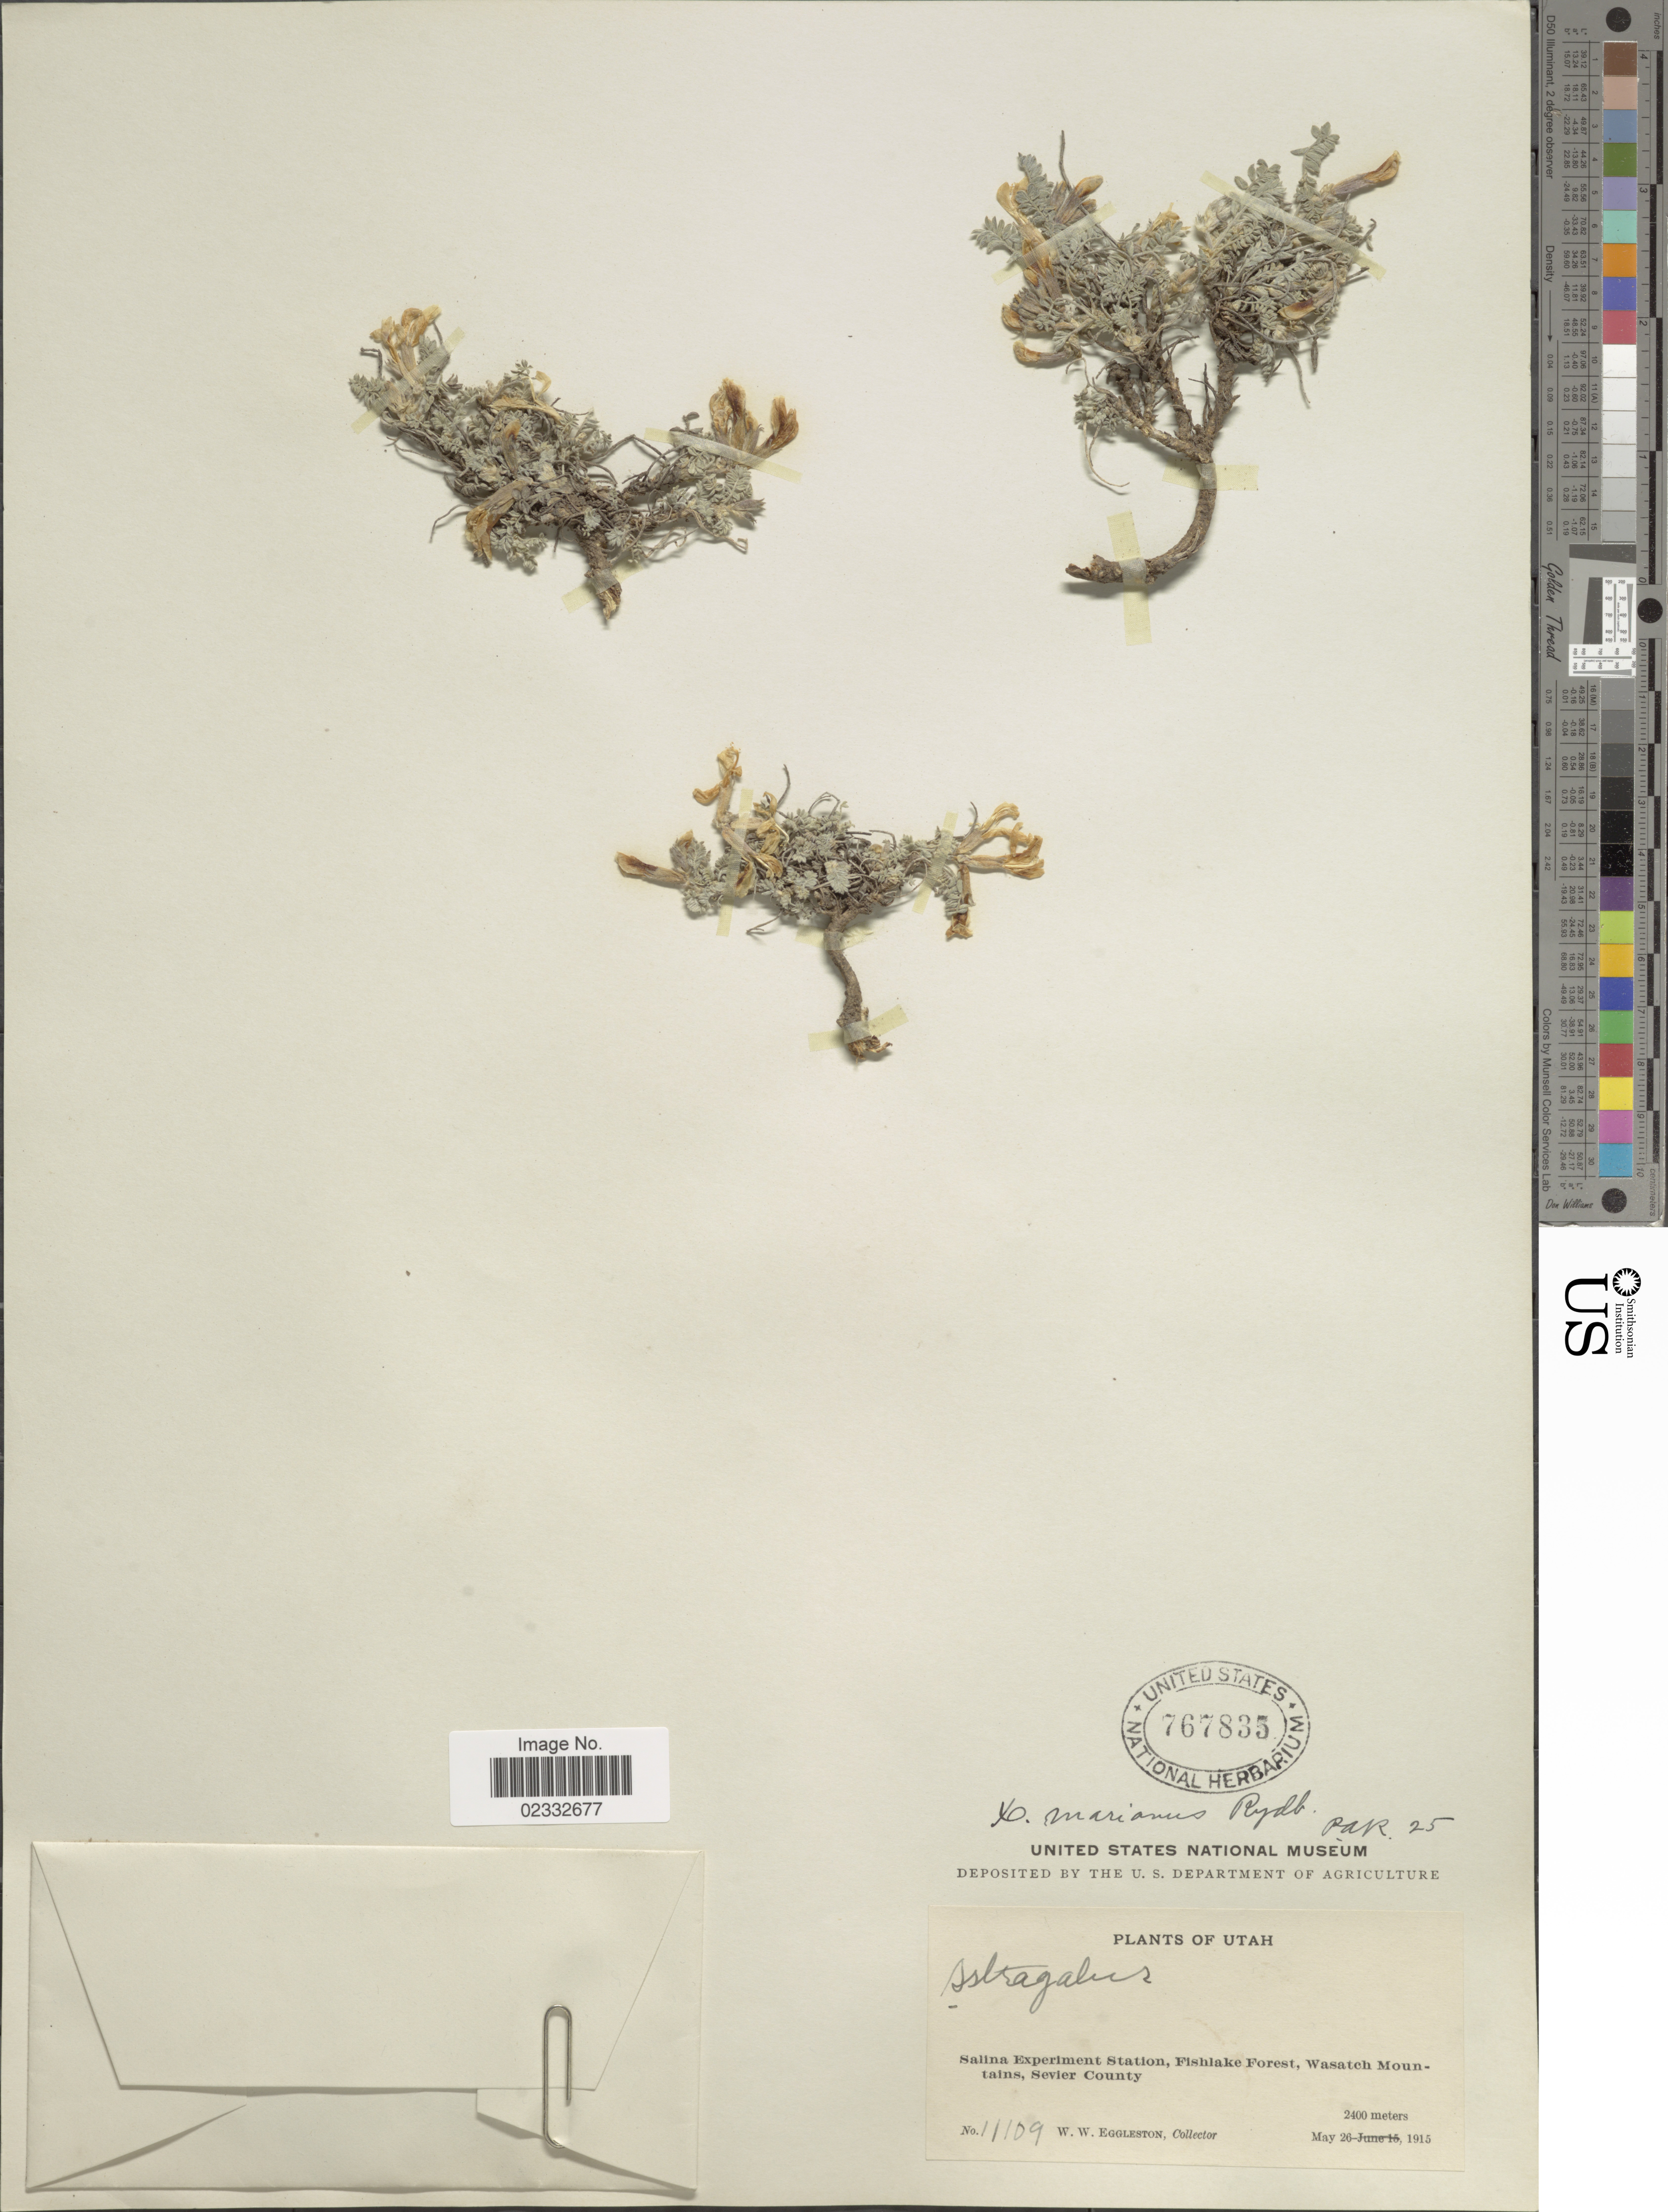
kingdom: Plantae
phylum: Tracheophyta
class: Magnoliopsida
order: Fabales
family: Fabaceae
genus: Astragalus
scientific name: Astragalus marianus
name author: Huber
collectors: W. W. Eggleston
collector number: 1109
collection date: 1915-05-26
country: United States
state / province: Utah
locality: Salina Experiment Station, Fishlake Forest, Wasatch Mountains, Sevier County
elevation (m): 2400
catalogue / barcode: US 767835